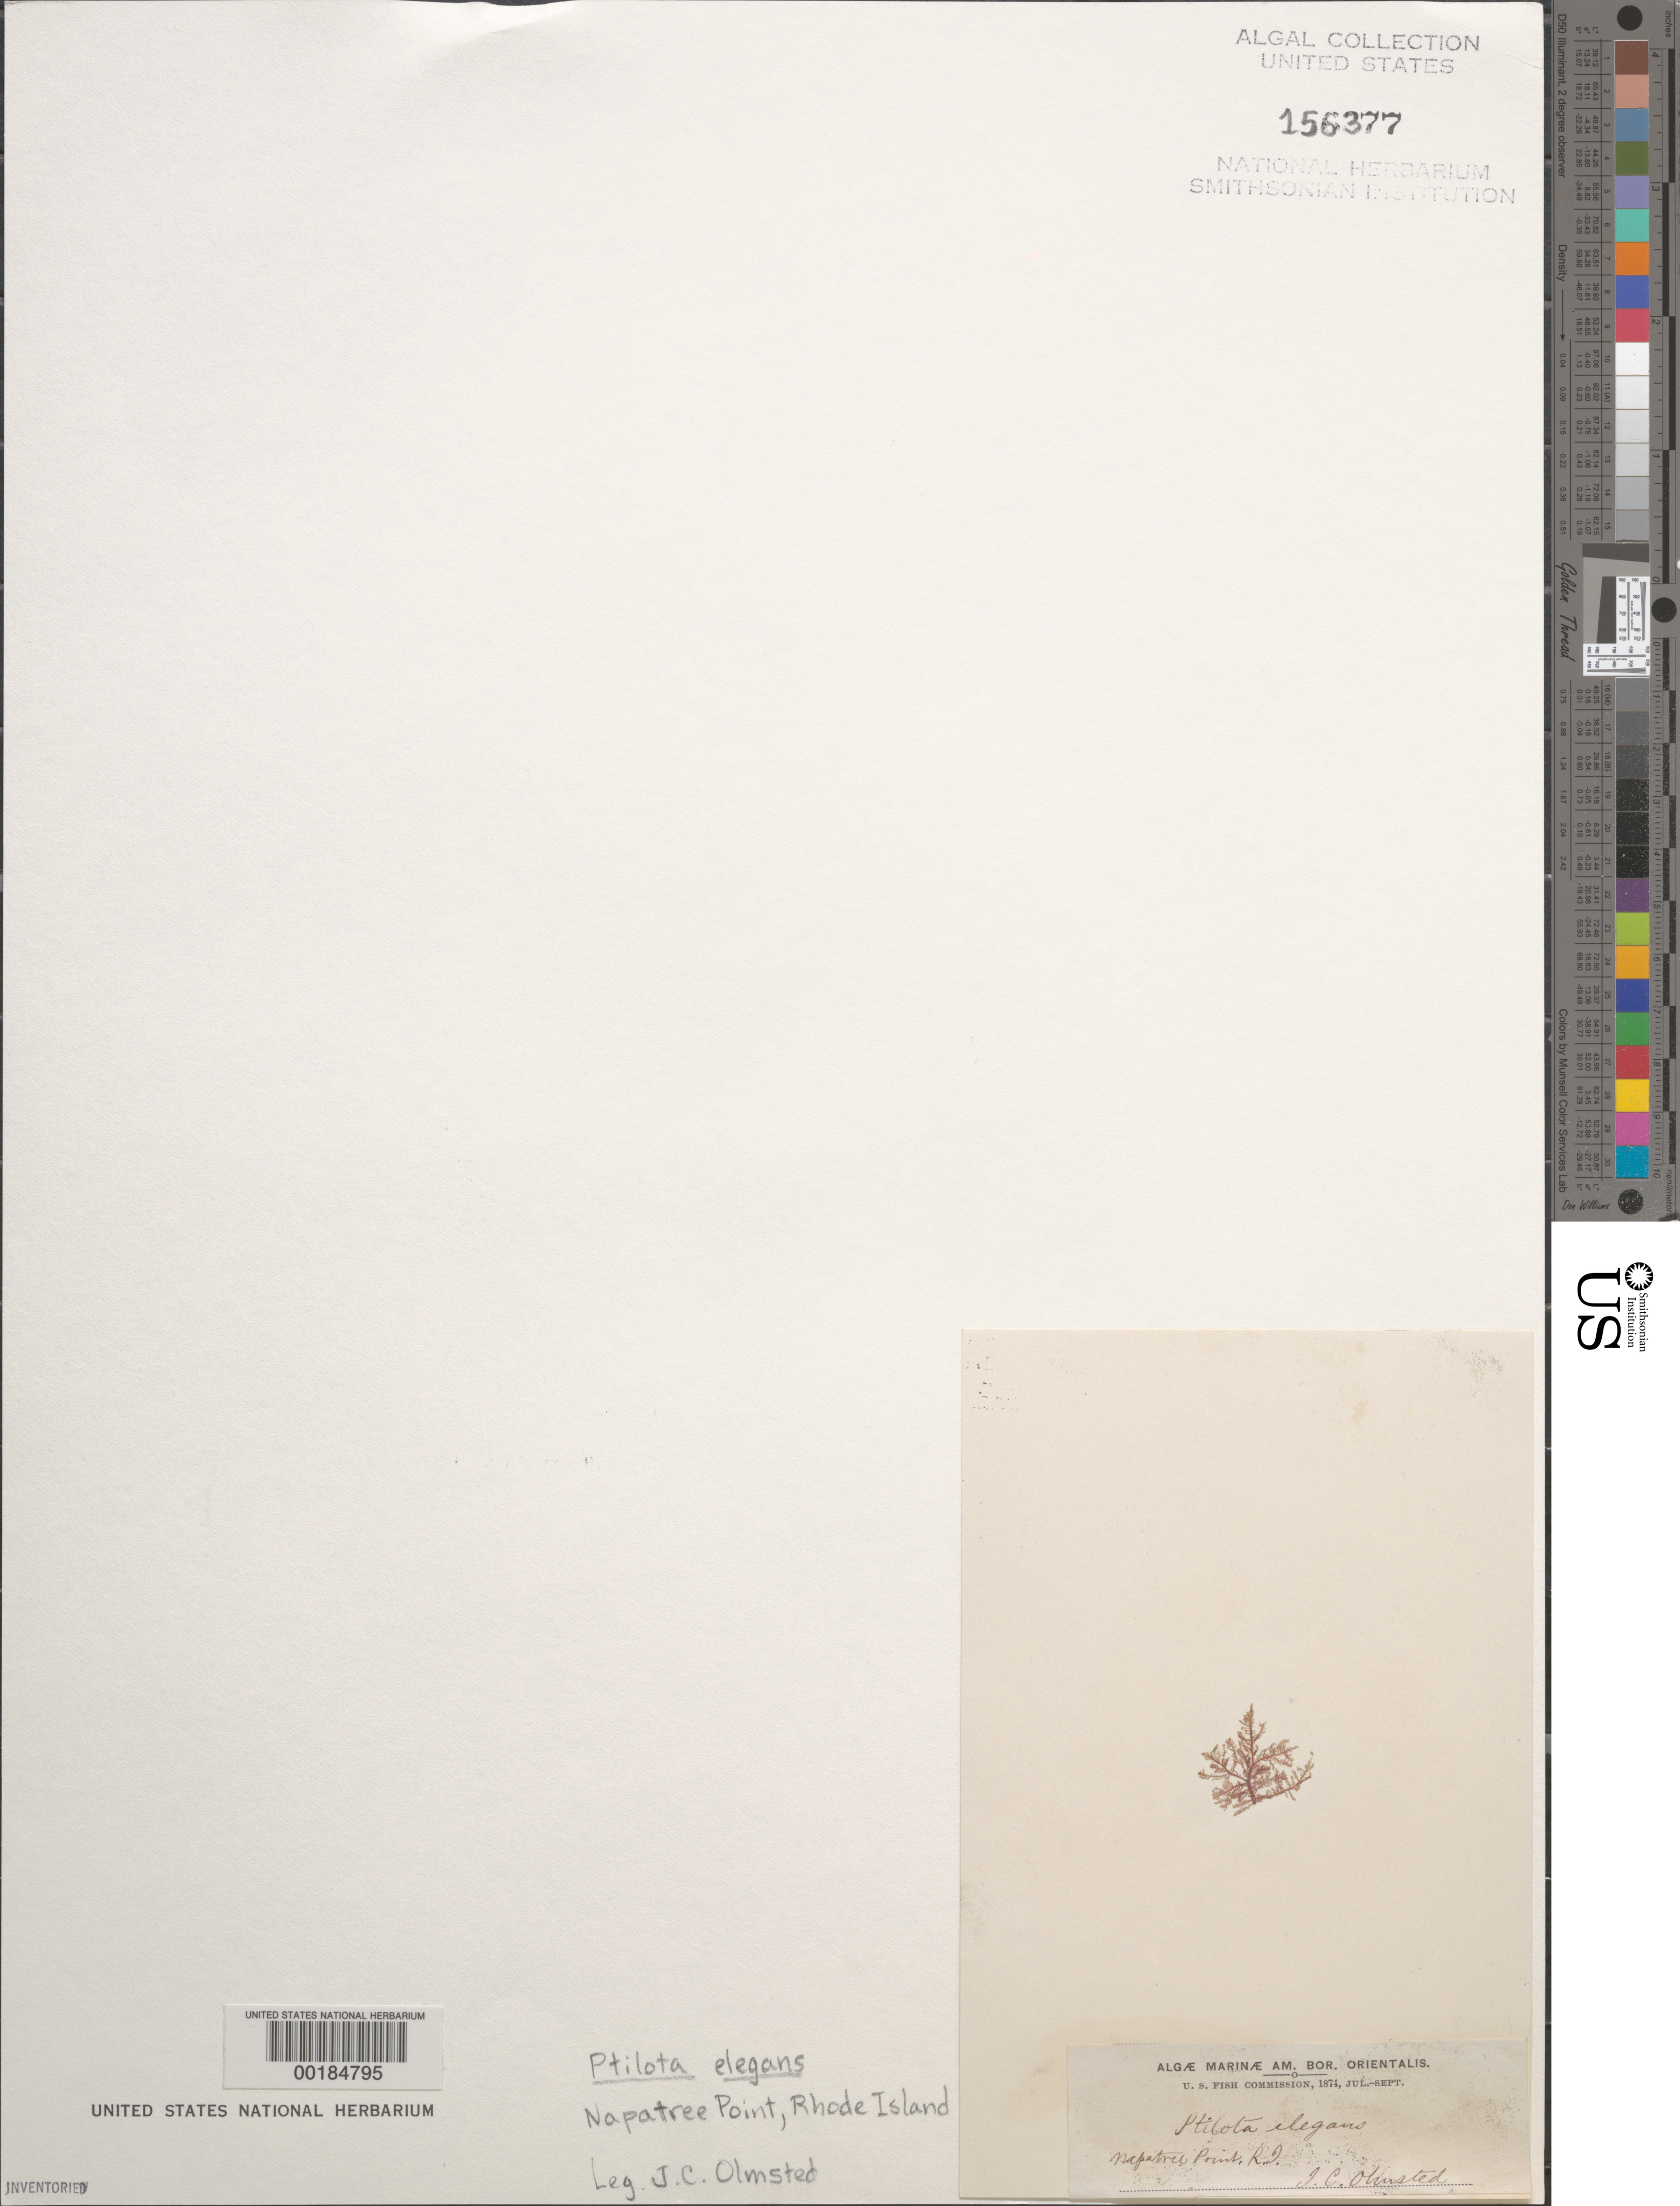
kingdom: Plantae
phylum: Rhodophyta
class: Florideophyceae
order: Ceramiales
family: Wrangeliaceae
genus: Plumaria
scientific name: Plumaria plumosa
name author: (Hudson) Kuntze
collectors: J. Olmsted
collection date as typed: Jul 1874 TO -- Sep 1874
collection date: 1874-07/1874-09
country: United States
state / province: Rhode Island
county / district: Washington County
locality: Napatree Point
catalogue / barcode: US 156377